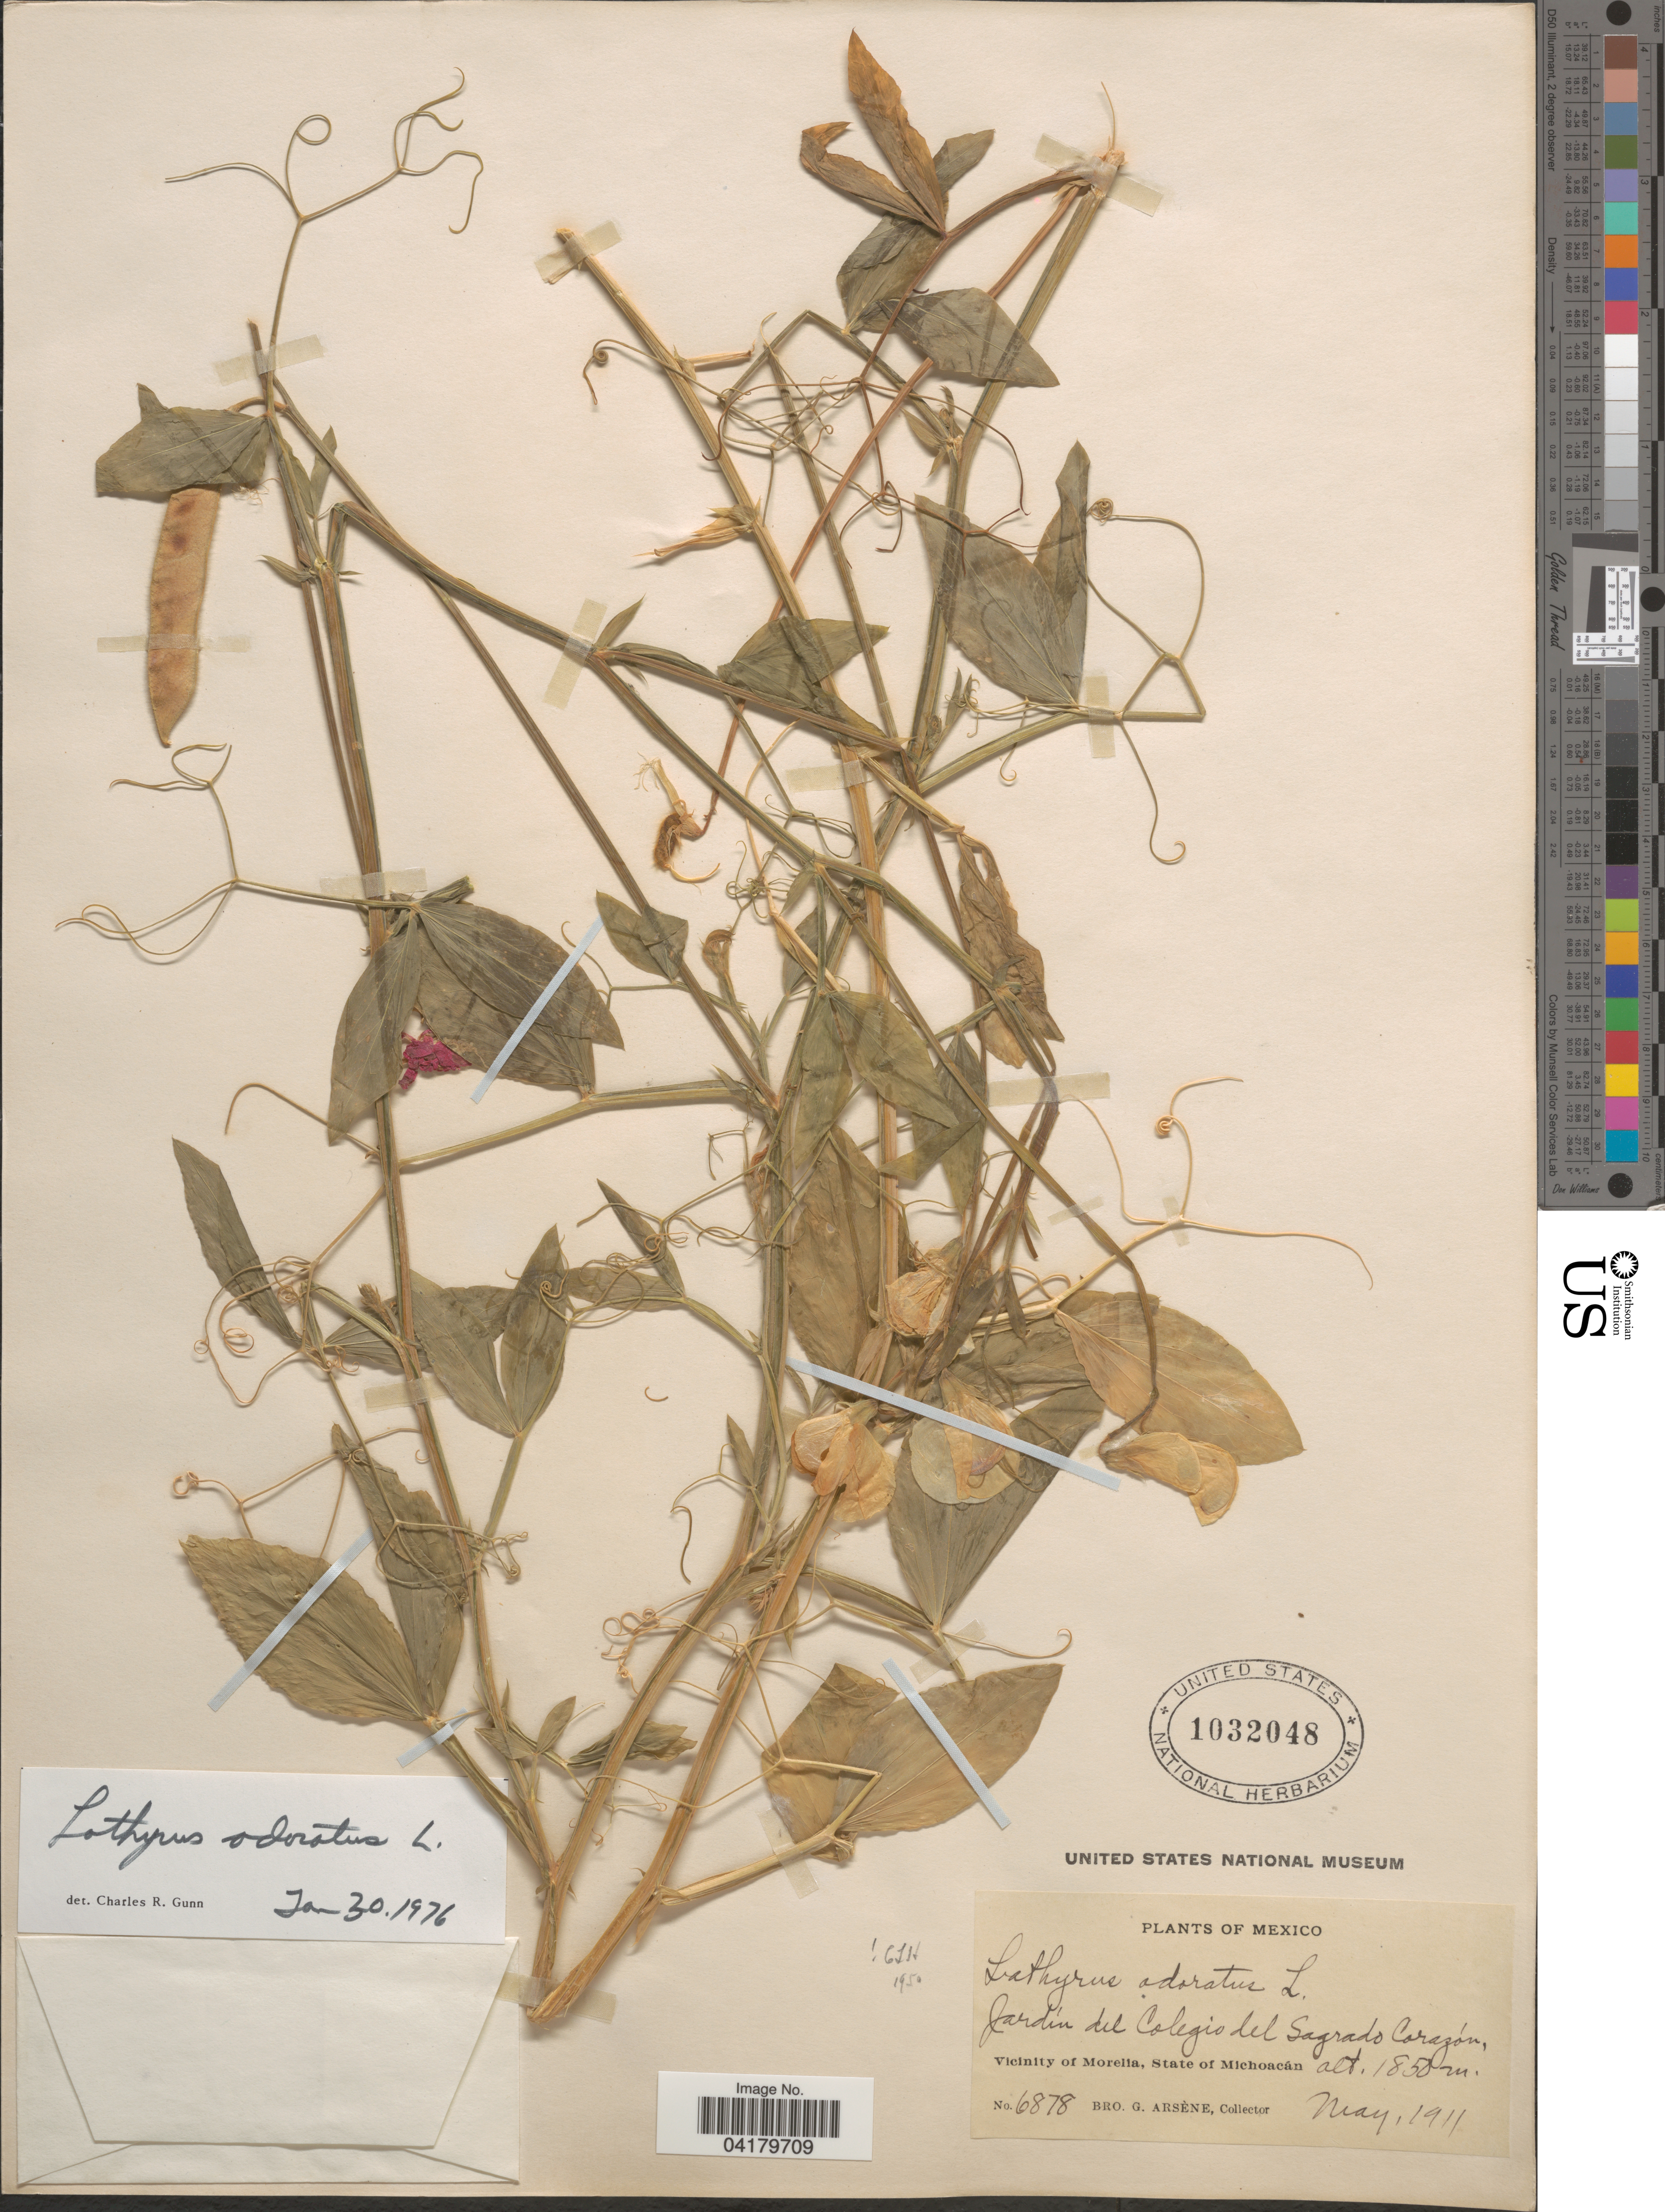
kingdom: Plantae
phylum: Tracheophyta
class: Magnoliopsida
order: Fabales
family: Fabaceae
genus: Lathyrus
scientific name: Lathyrus odoratus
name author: L.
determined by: Gunn, C. R.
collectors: Bro. G. Arsène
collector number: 6878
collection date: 1911-05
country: Mexico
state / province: Michoacán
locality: Jardín del Colegio del Sagrado Corazón. Vicinity of Morelia.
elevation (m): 1850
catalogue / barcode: US 1032048